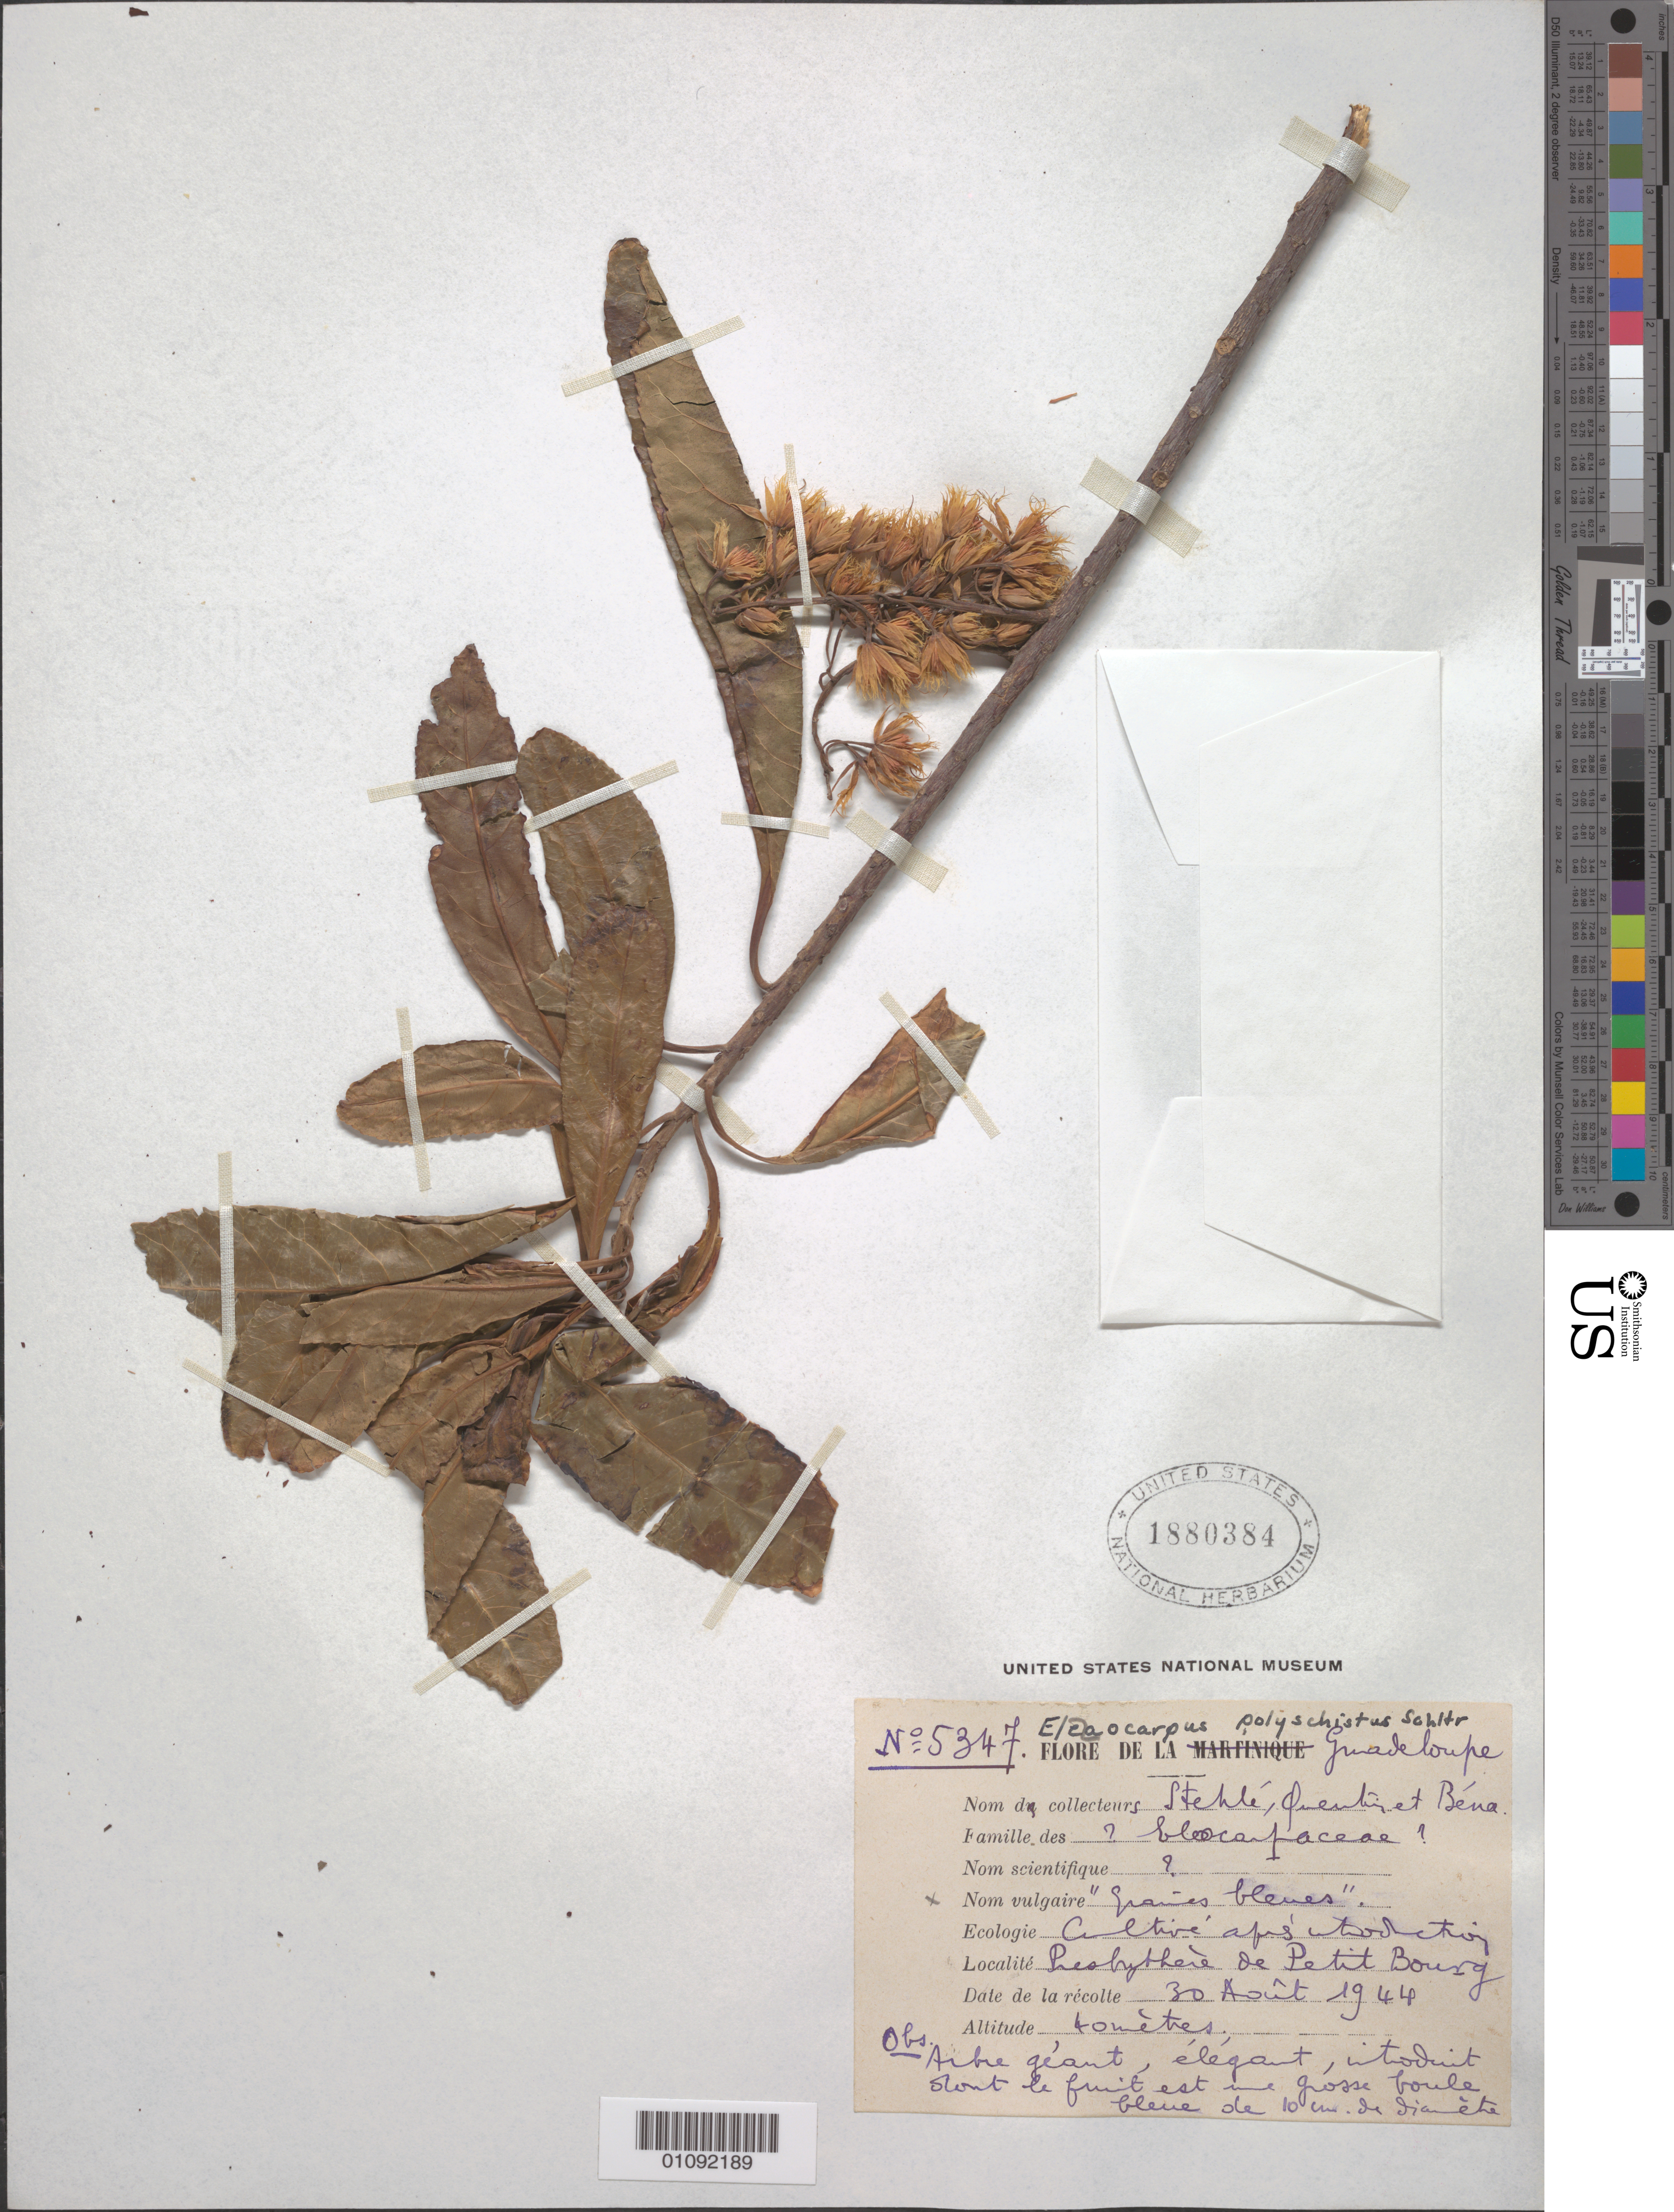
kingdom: Plantae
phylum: Tracheophyta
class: Magnoliopsida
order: Oxalidales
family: Elaeocarpaceae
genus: Elaeocarpus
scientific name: Elaeocarpus polyschistus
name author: Schltr.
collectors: H. Stehlé, L. Quentin & R. Béna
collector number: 5347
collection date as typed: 30 Aug 1944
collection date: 1944-08-30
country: Guadeloupe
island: Basse Terre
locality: Presbythere de Petit Bourg.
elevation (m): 40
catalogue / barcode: US 1880384